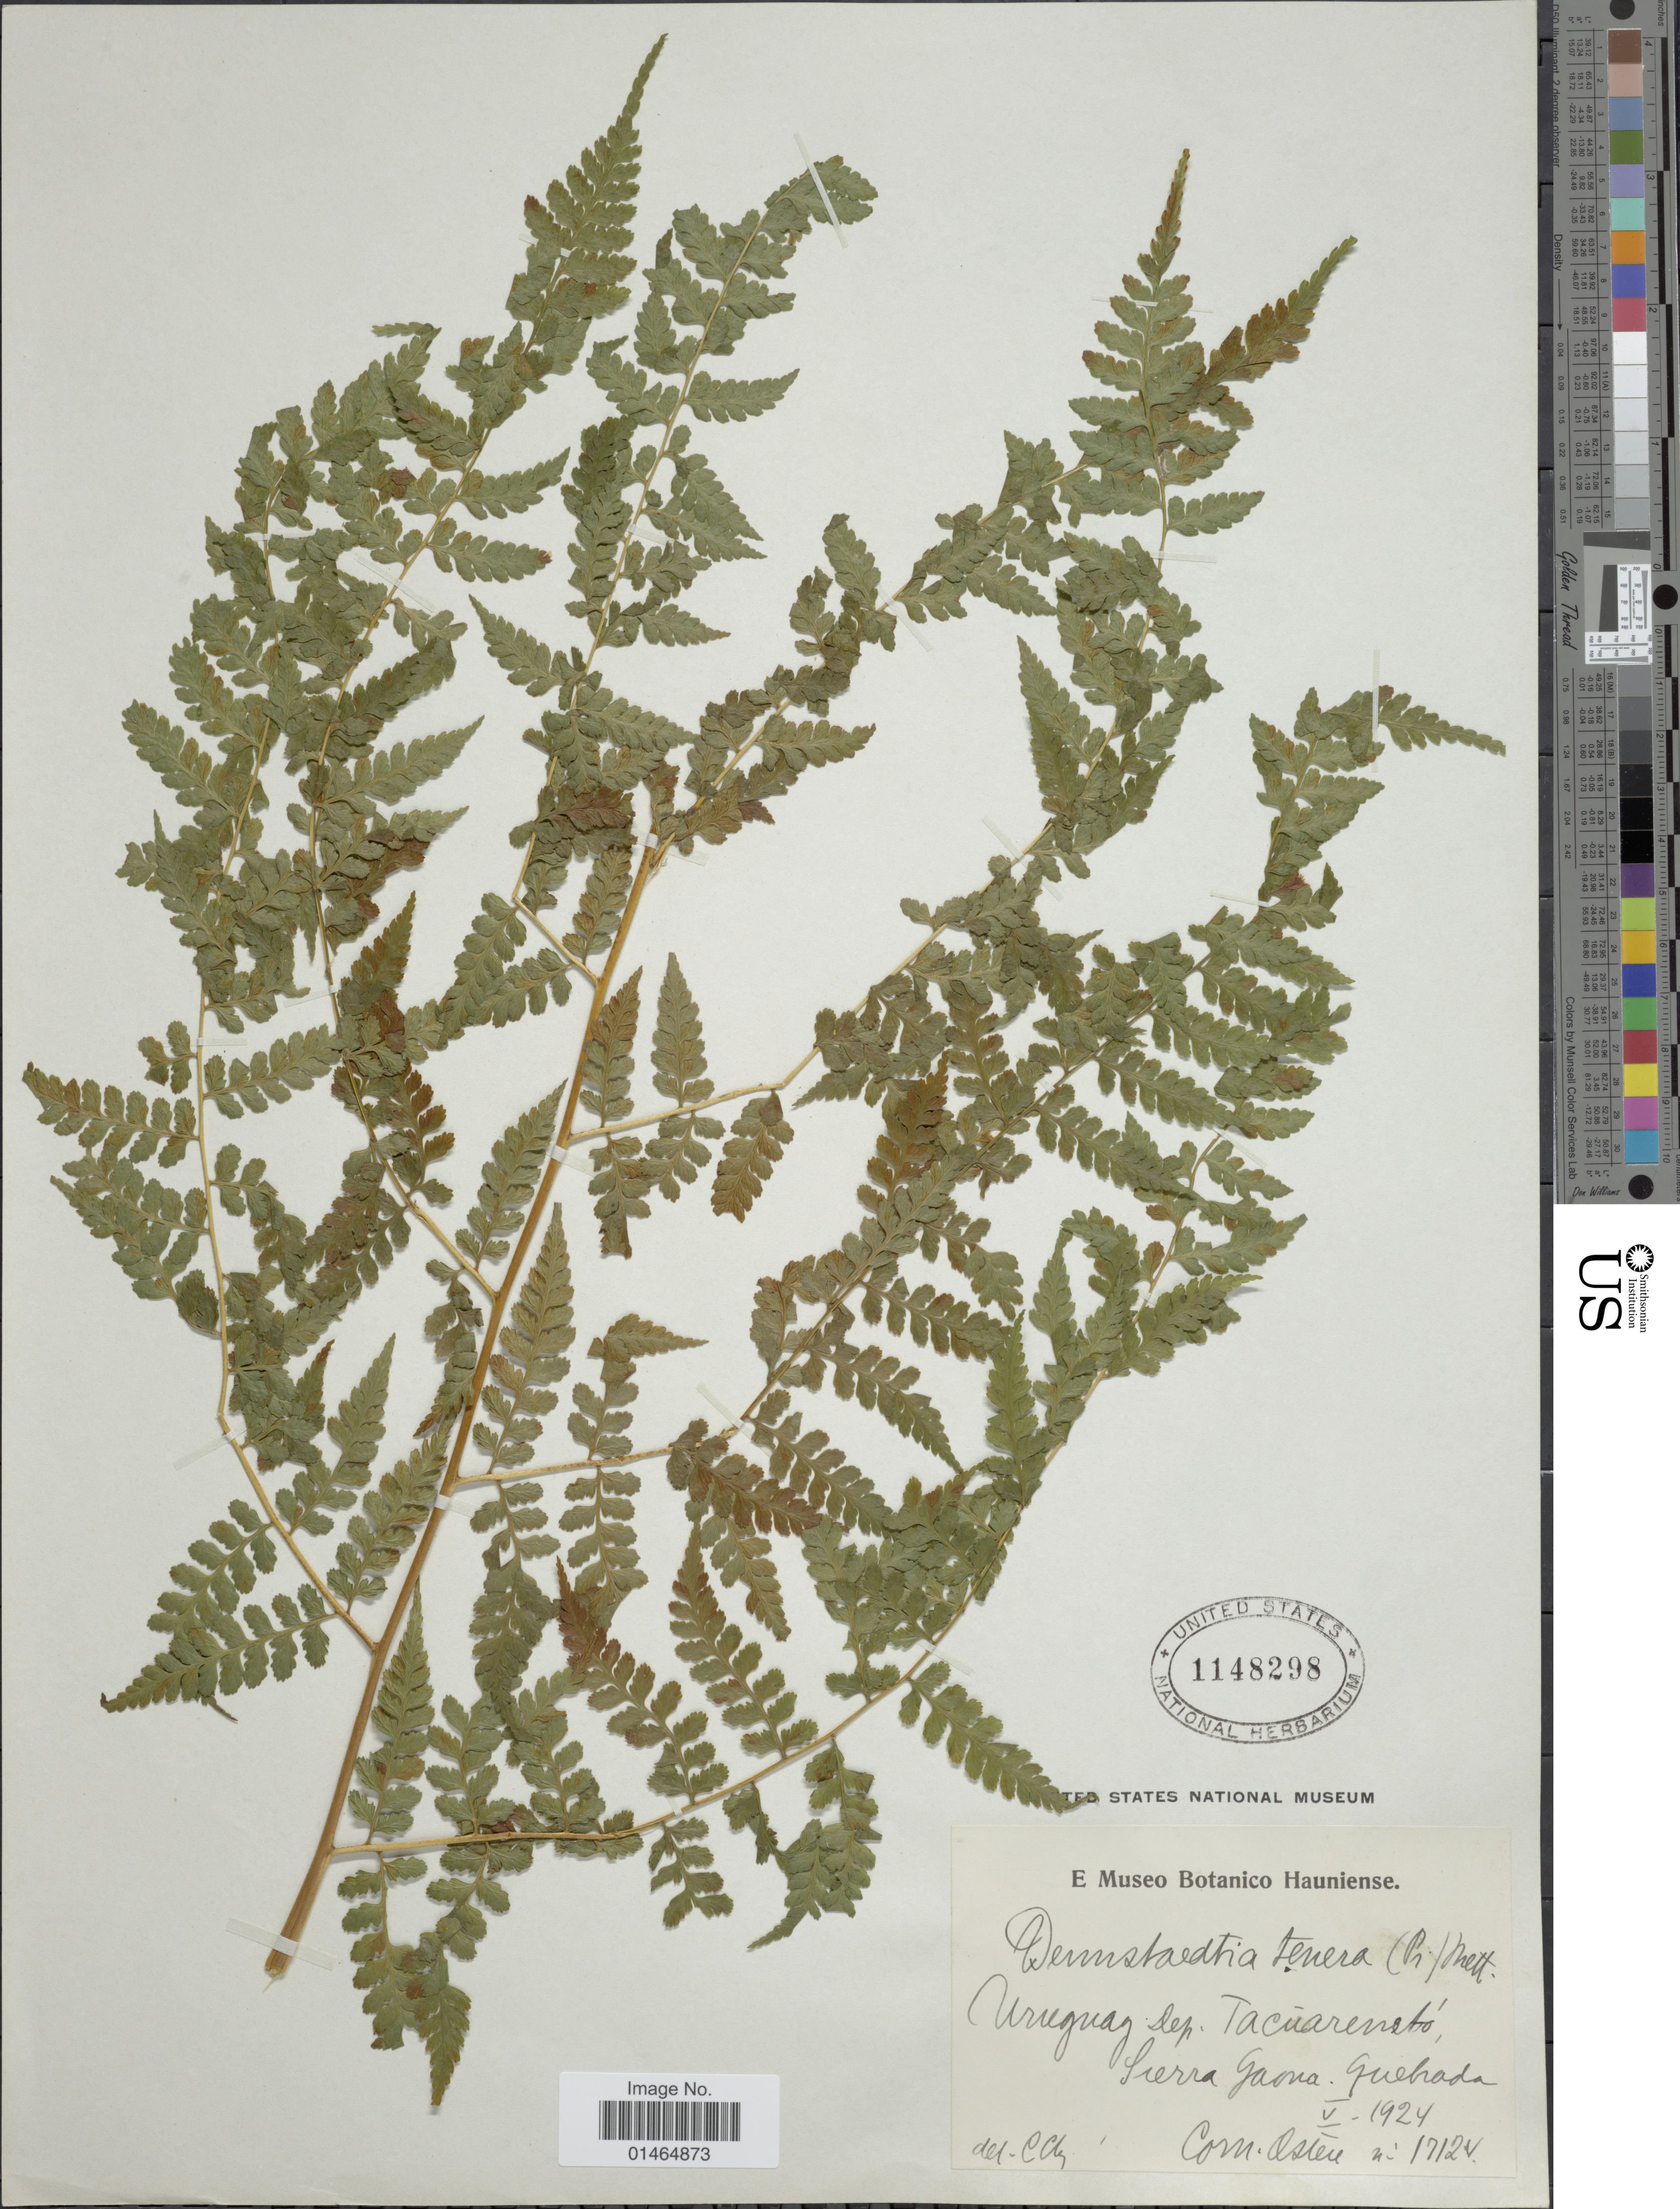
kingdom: Plantae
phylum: Tracheophyta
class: Polypodiopsida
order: Polypodiales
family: Dennstaedtiaceae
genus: Dennstaedtia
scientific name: Dennstaedtia globulifera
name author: (Poir.) Hieron.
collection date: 1924-05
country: Uruguay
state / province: Tacuarembó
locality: Sierra Gaona, Quebrada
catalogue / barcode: US 1148298